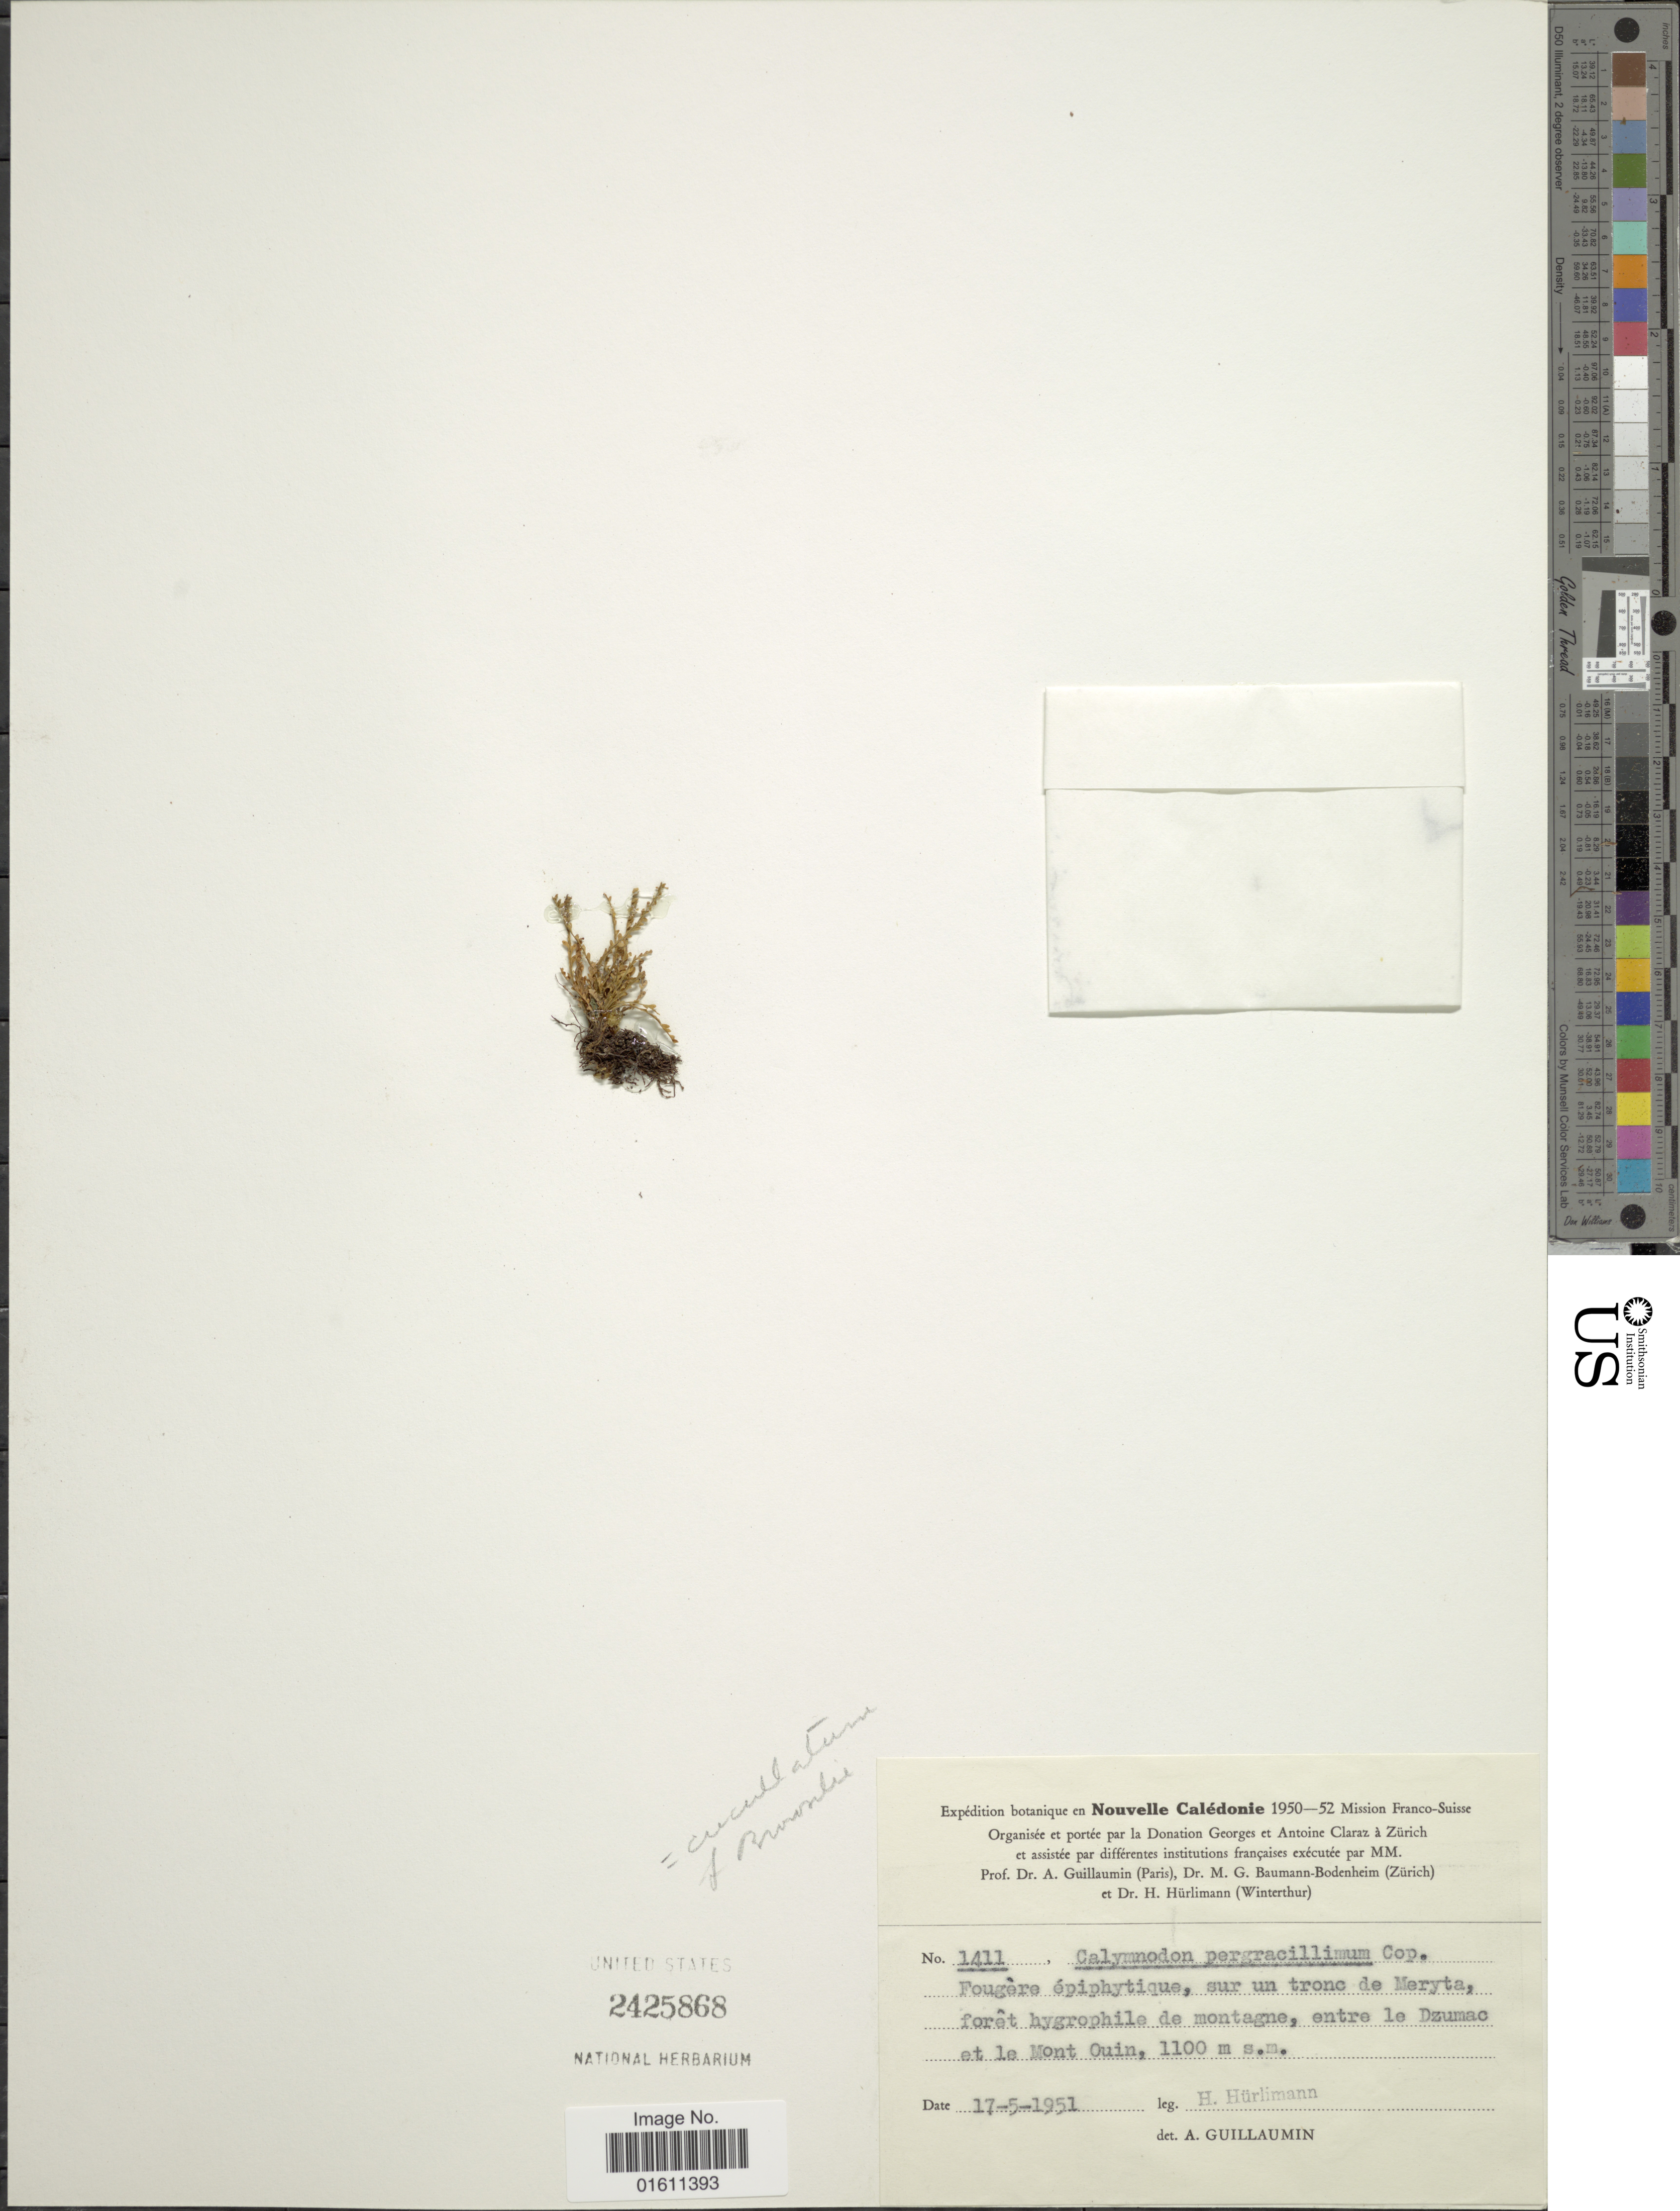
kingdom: Plantae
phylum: Tracheophyta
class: Polypodiopsida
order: Polypodiales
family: Polypodiaceae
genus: Calymmodon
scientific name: Calymmodon cucullatus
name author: (Nees & Blume) C. Presl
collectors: H. Hürlimann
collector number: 1411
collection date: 1951-05-17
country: New Caledonia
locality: Nouvelle Calédonie, Forêt hygrophile de montagne, entre le Dzumac et le Mont Ouin.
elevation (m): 1100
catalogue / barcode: US 2425868